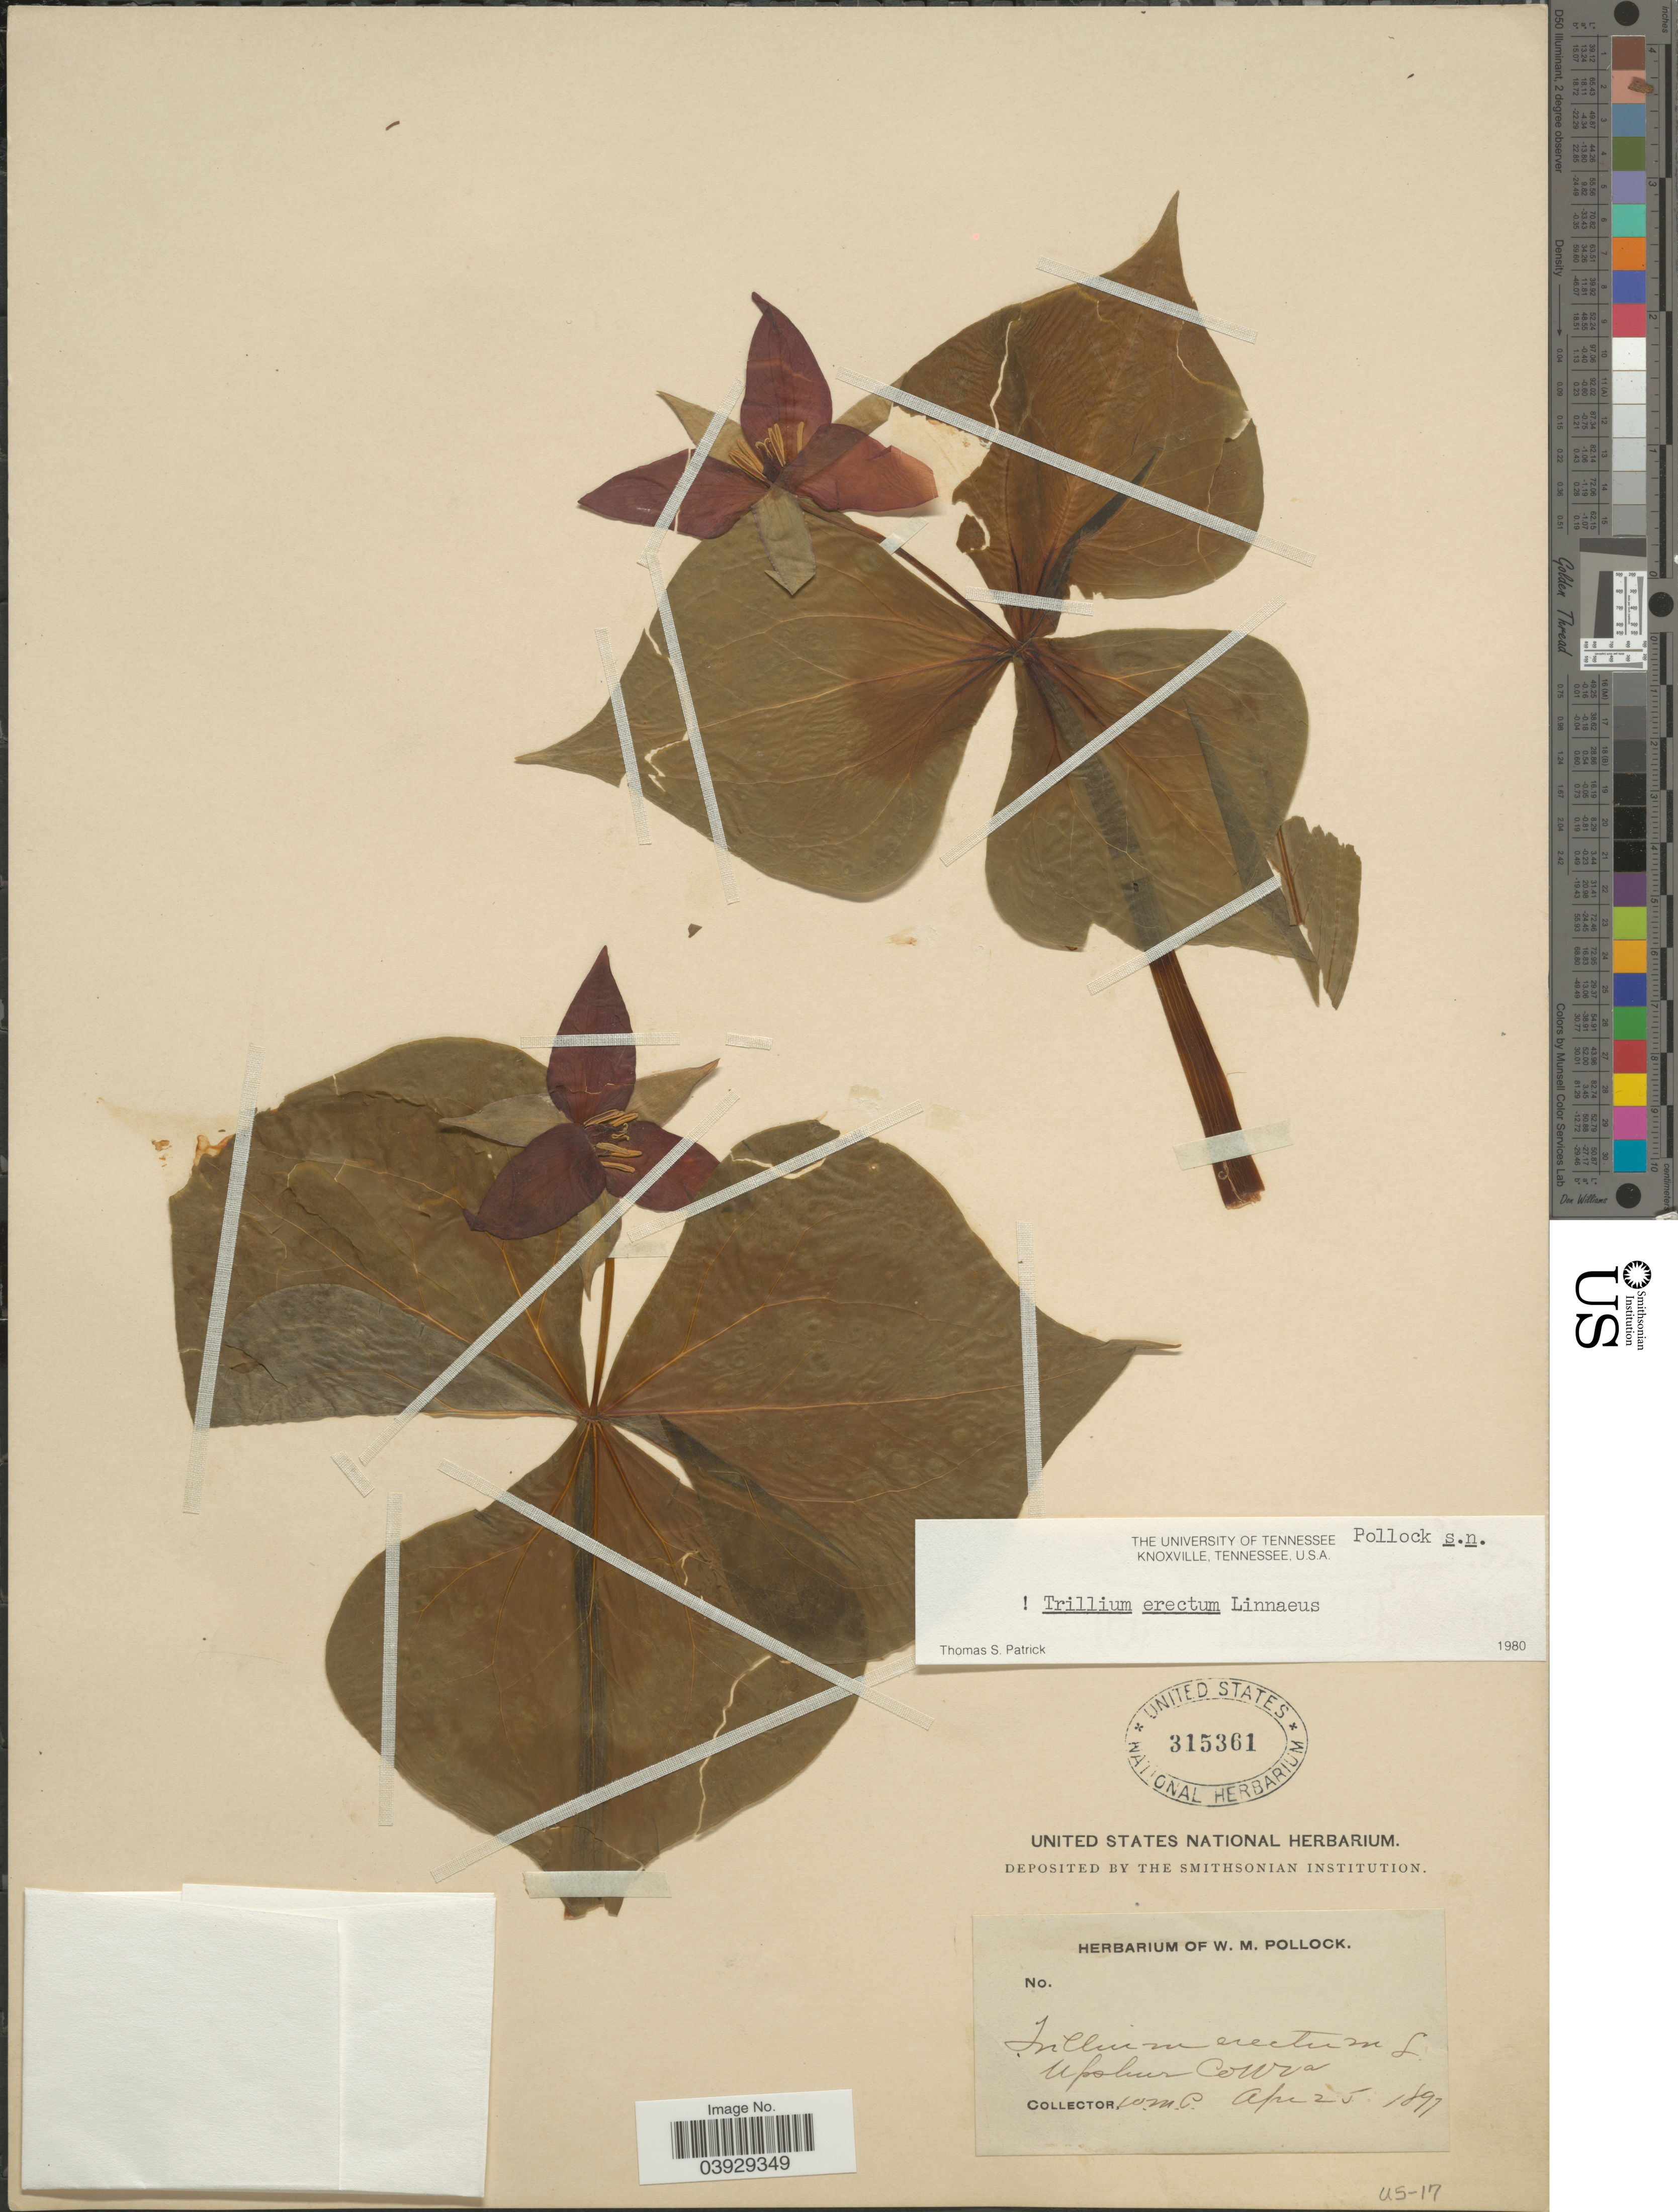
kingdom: Plantae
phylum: Tracheophyta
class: Liliopsida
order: Liliales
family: Melanthiaceae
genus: Trillium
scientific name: Trillium erectum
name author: L.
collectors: W. M. Pollock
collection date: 1897-04-25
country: United States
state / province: West Virginia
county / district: Upshur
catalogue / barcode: US 315361